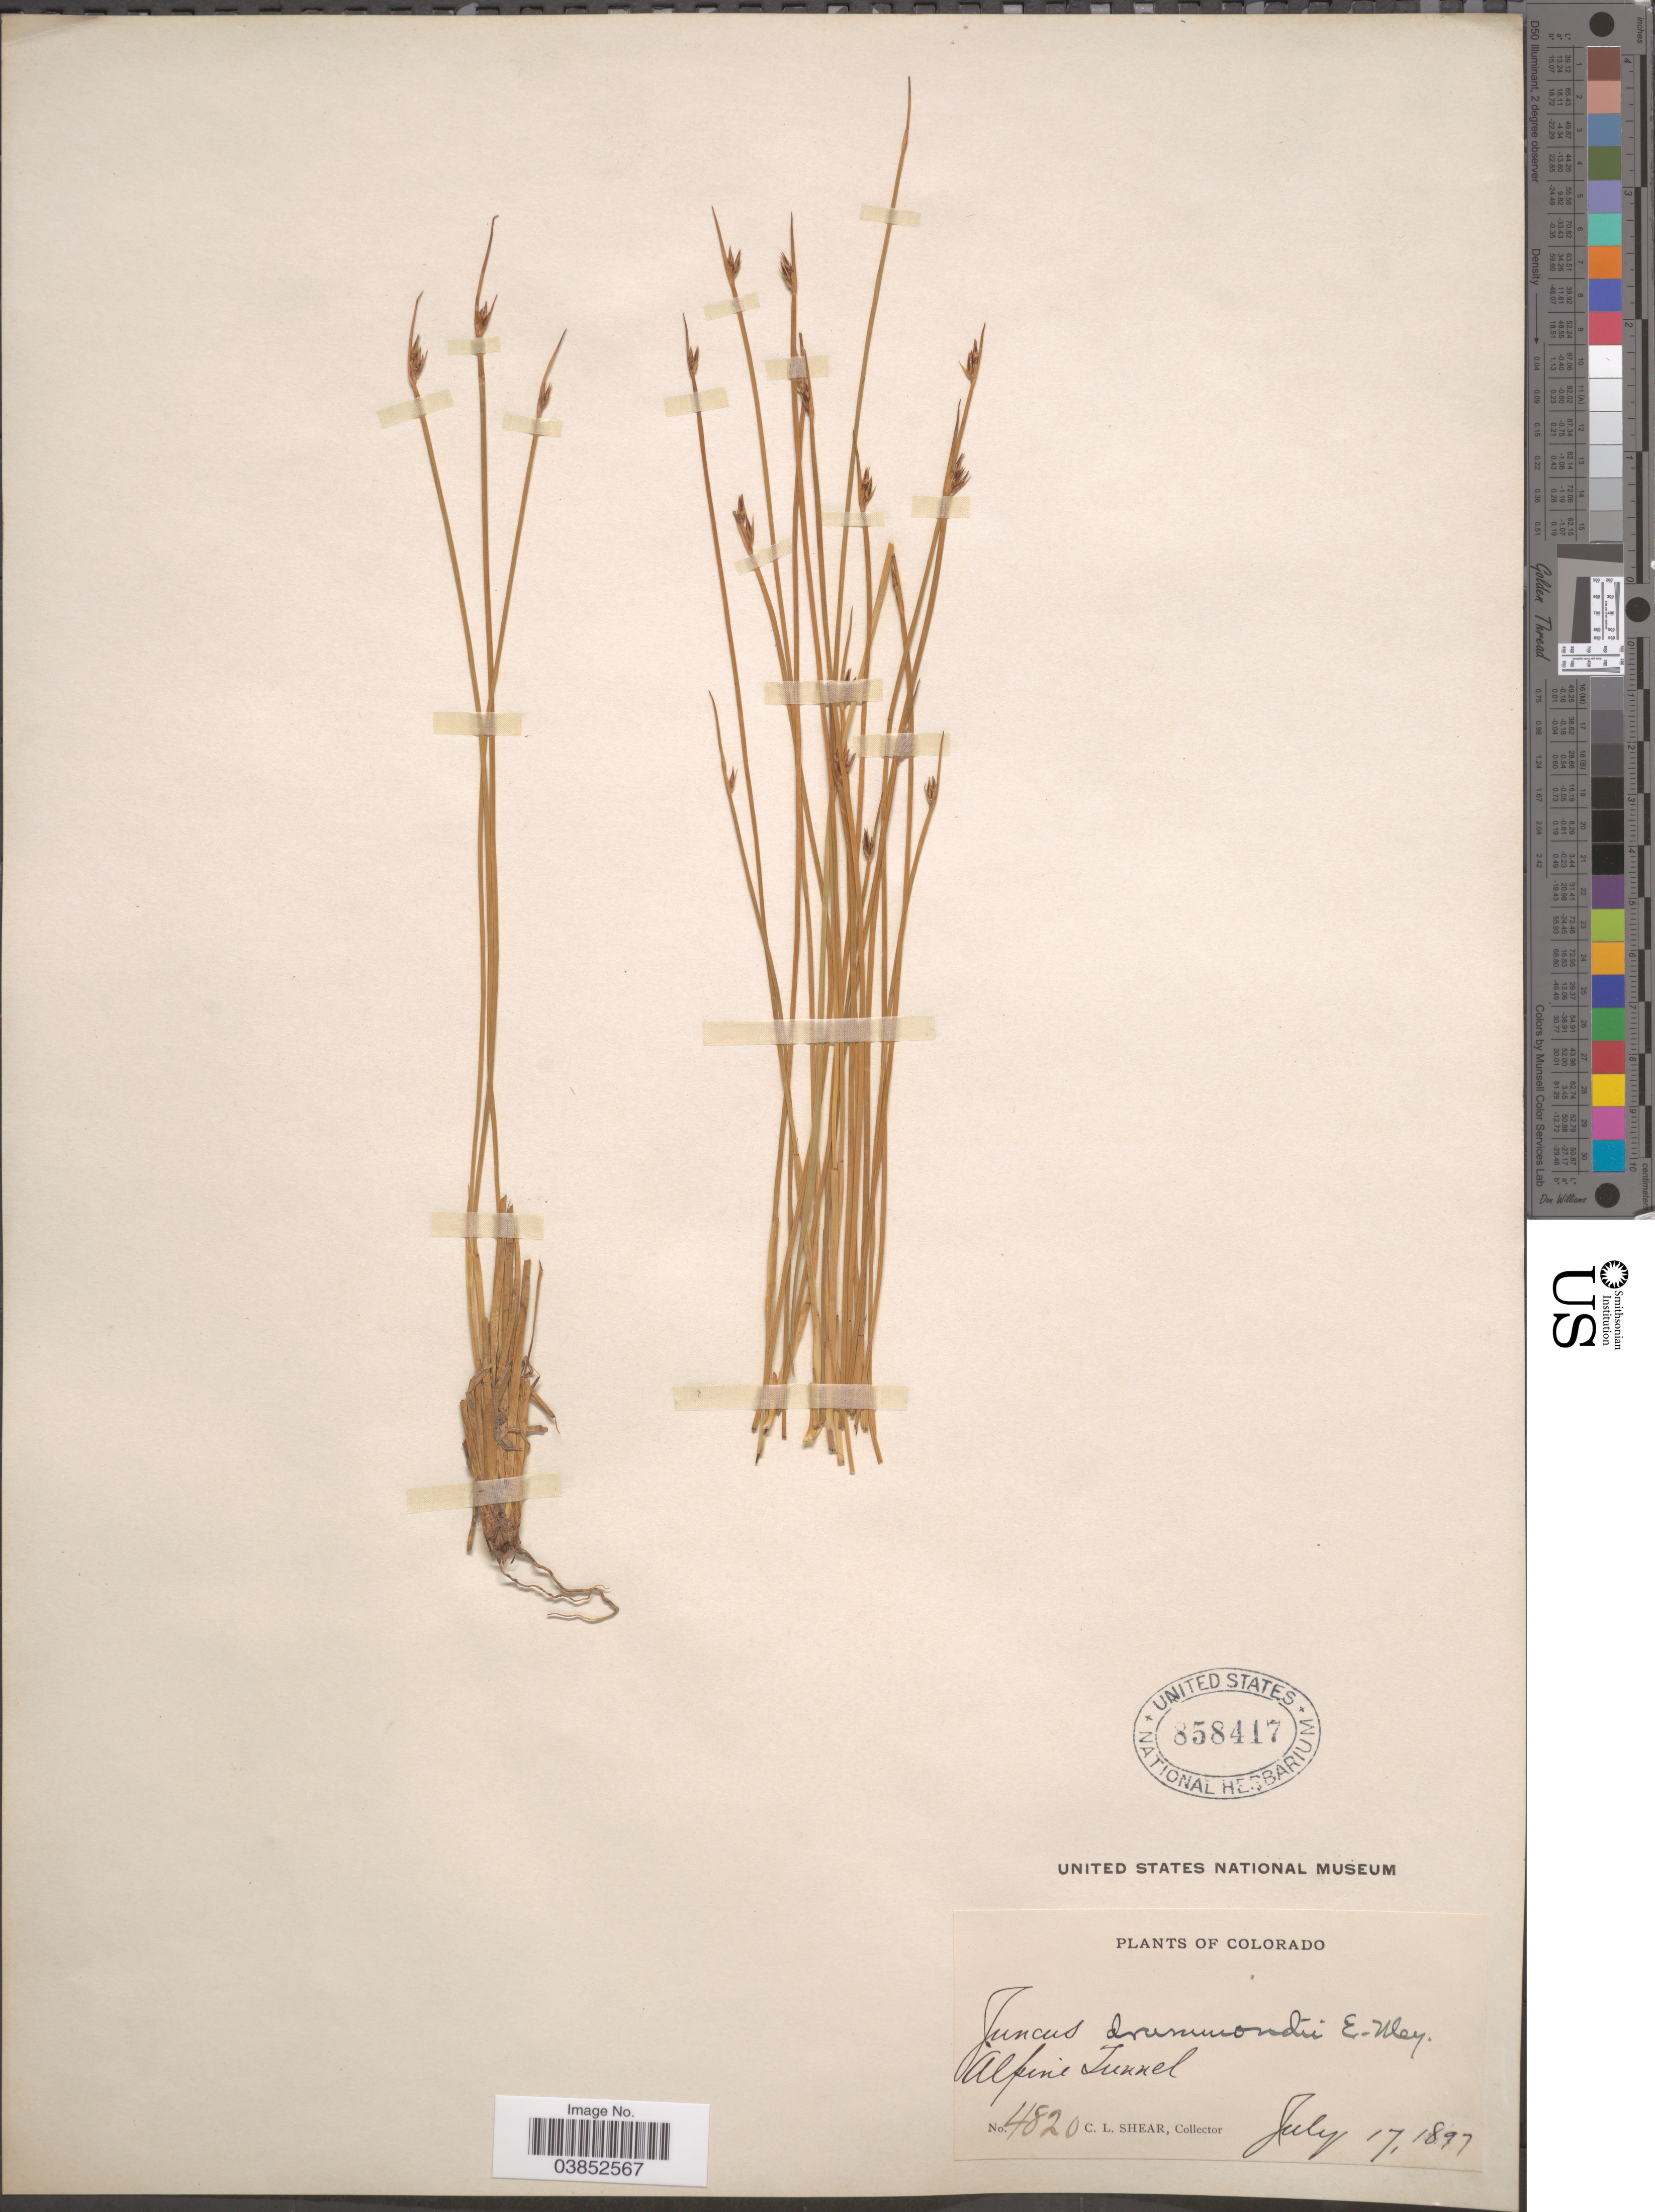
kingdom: Plantae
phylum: Tracheophyta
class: Liliopsida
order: Poales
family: Juncaceae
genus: Juncus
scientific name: Juncus drummondii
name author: E. Mey.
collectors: C. L. Shear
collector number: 4820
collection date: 1897-07-17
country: United States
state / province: Colorado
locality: Alpine Tunnel.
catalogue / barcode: US 858417